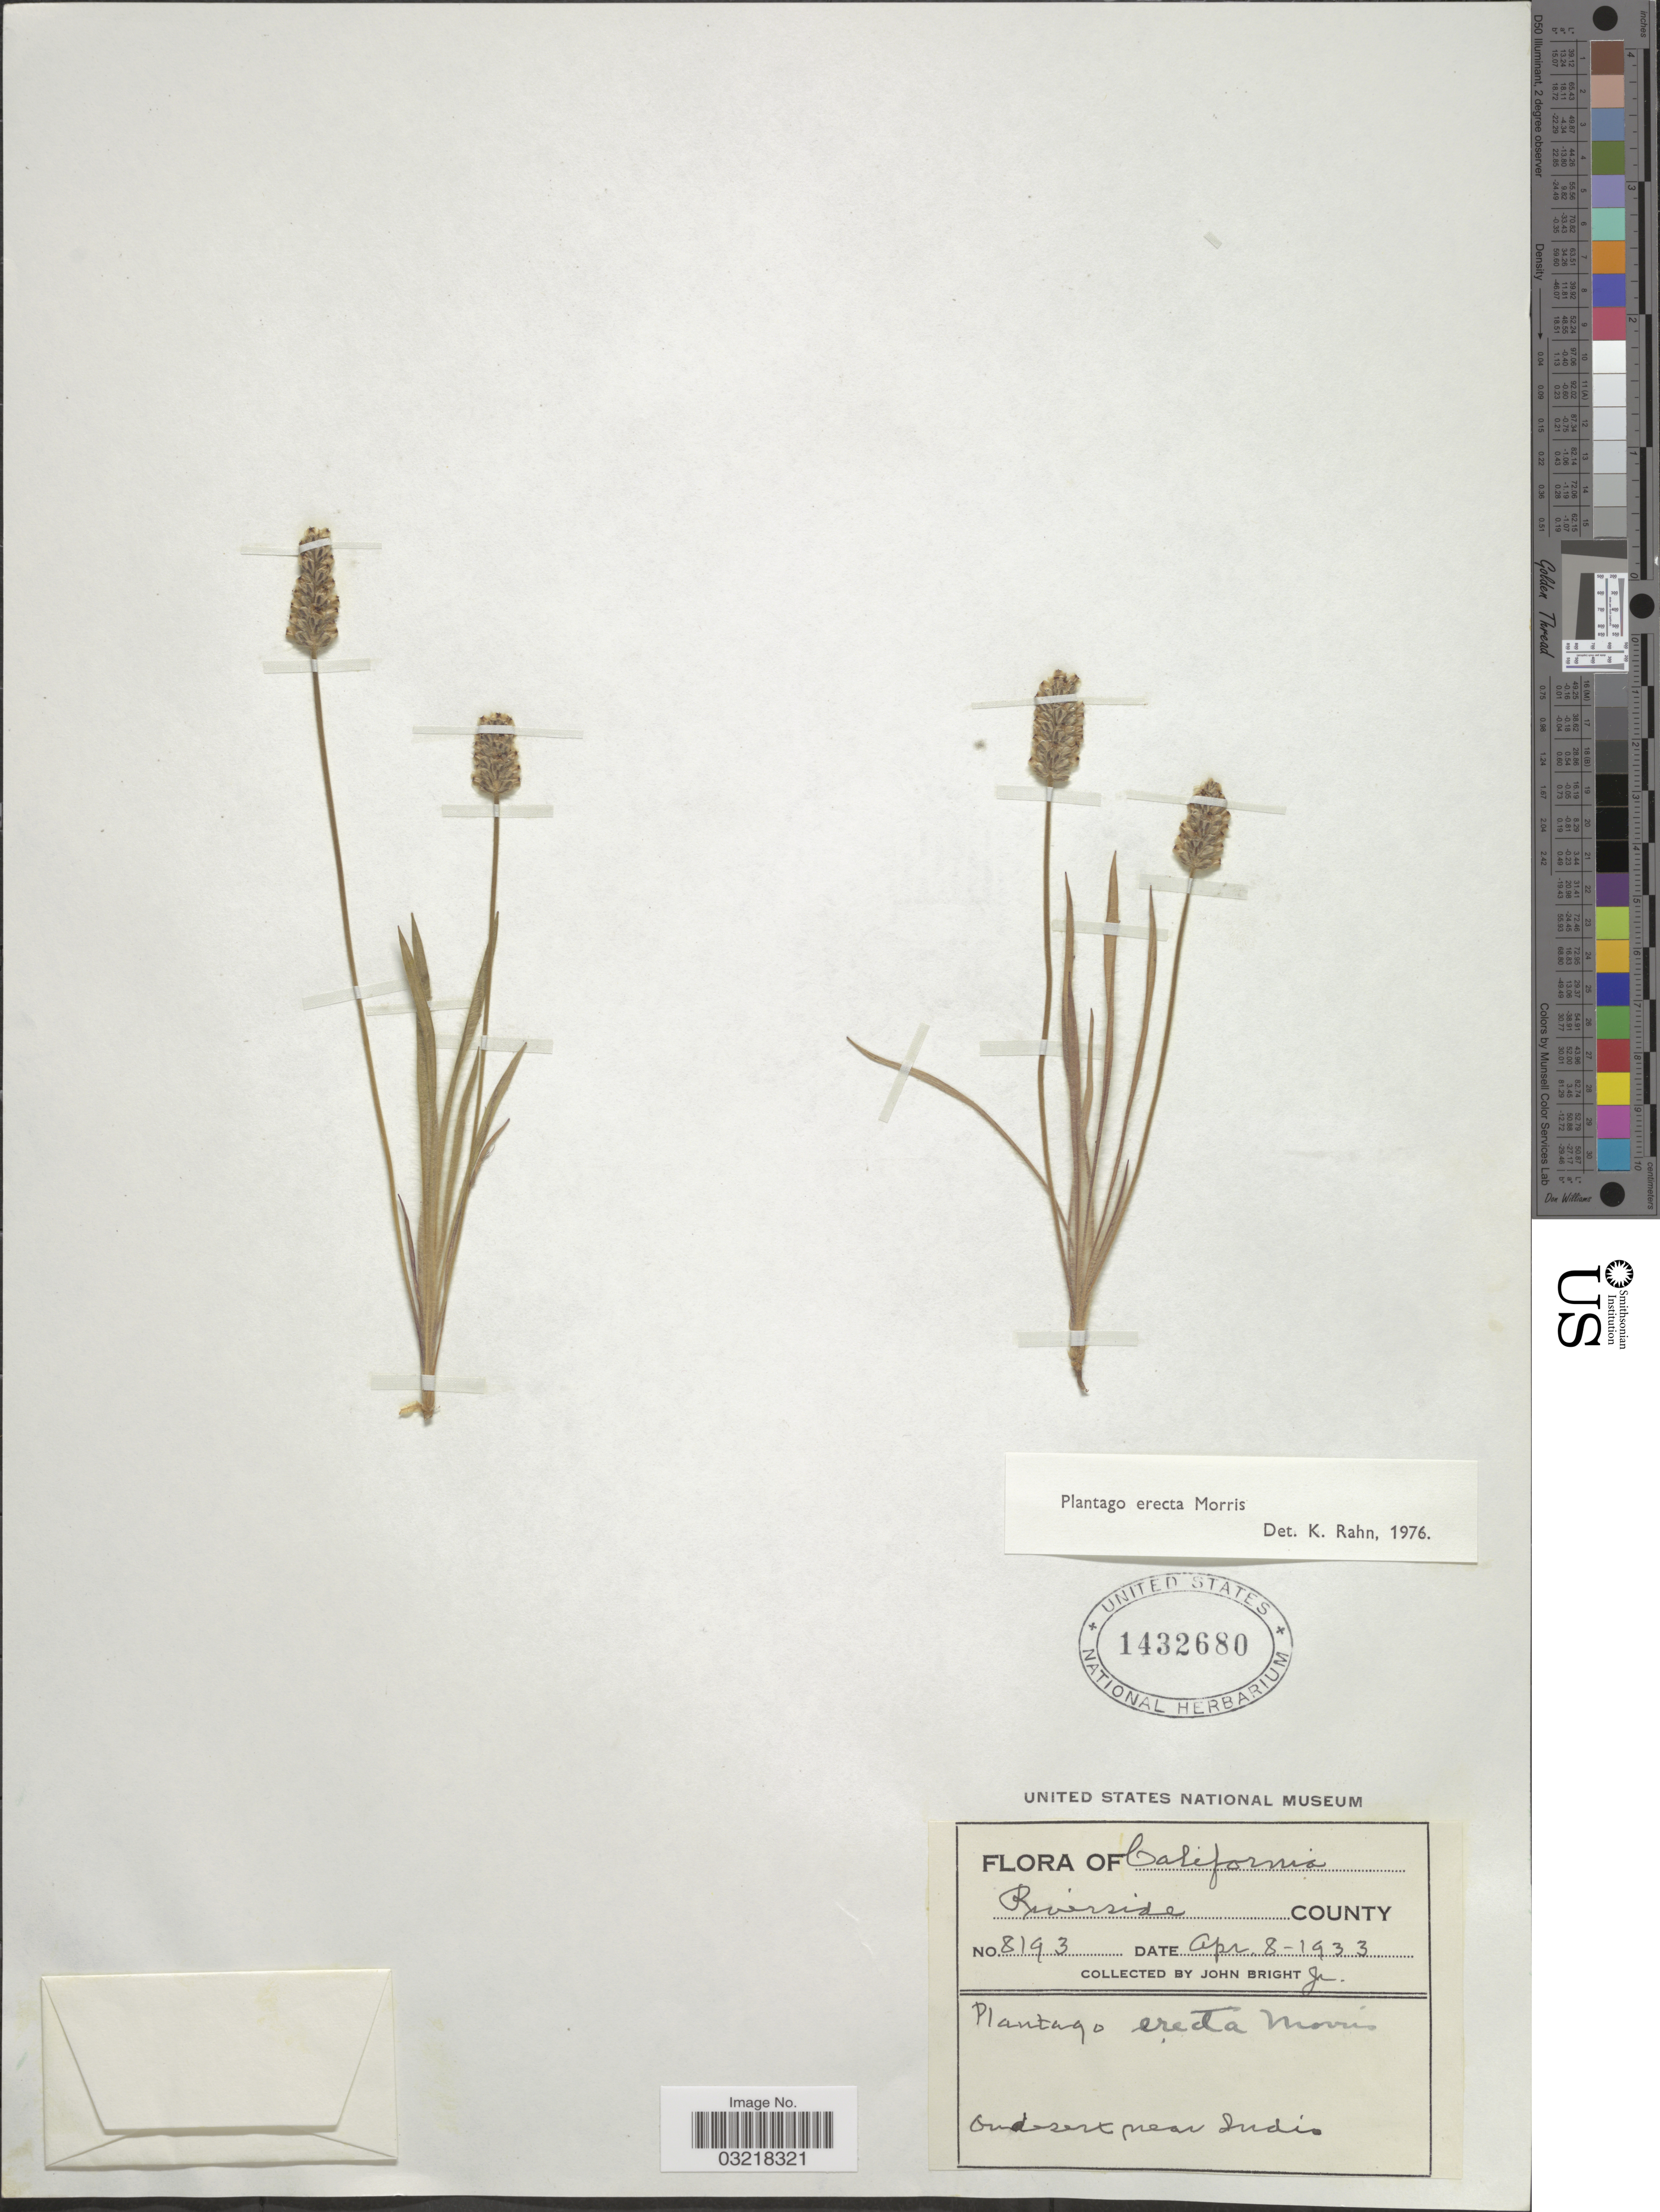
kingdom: Plantae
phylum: Tracheophyta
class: Magnoliopsida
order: Lamiales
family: Plantaginaceae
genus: Plantago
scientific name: Plantago erecta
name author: Morris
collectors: J. Bright Jr.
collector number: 8193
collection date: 1933-04-08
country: United States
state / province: California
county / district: Riverside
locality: Riverside County. On desert near Indio.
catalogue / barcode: US 1432680